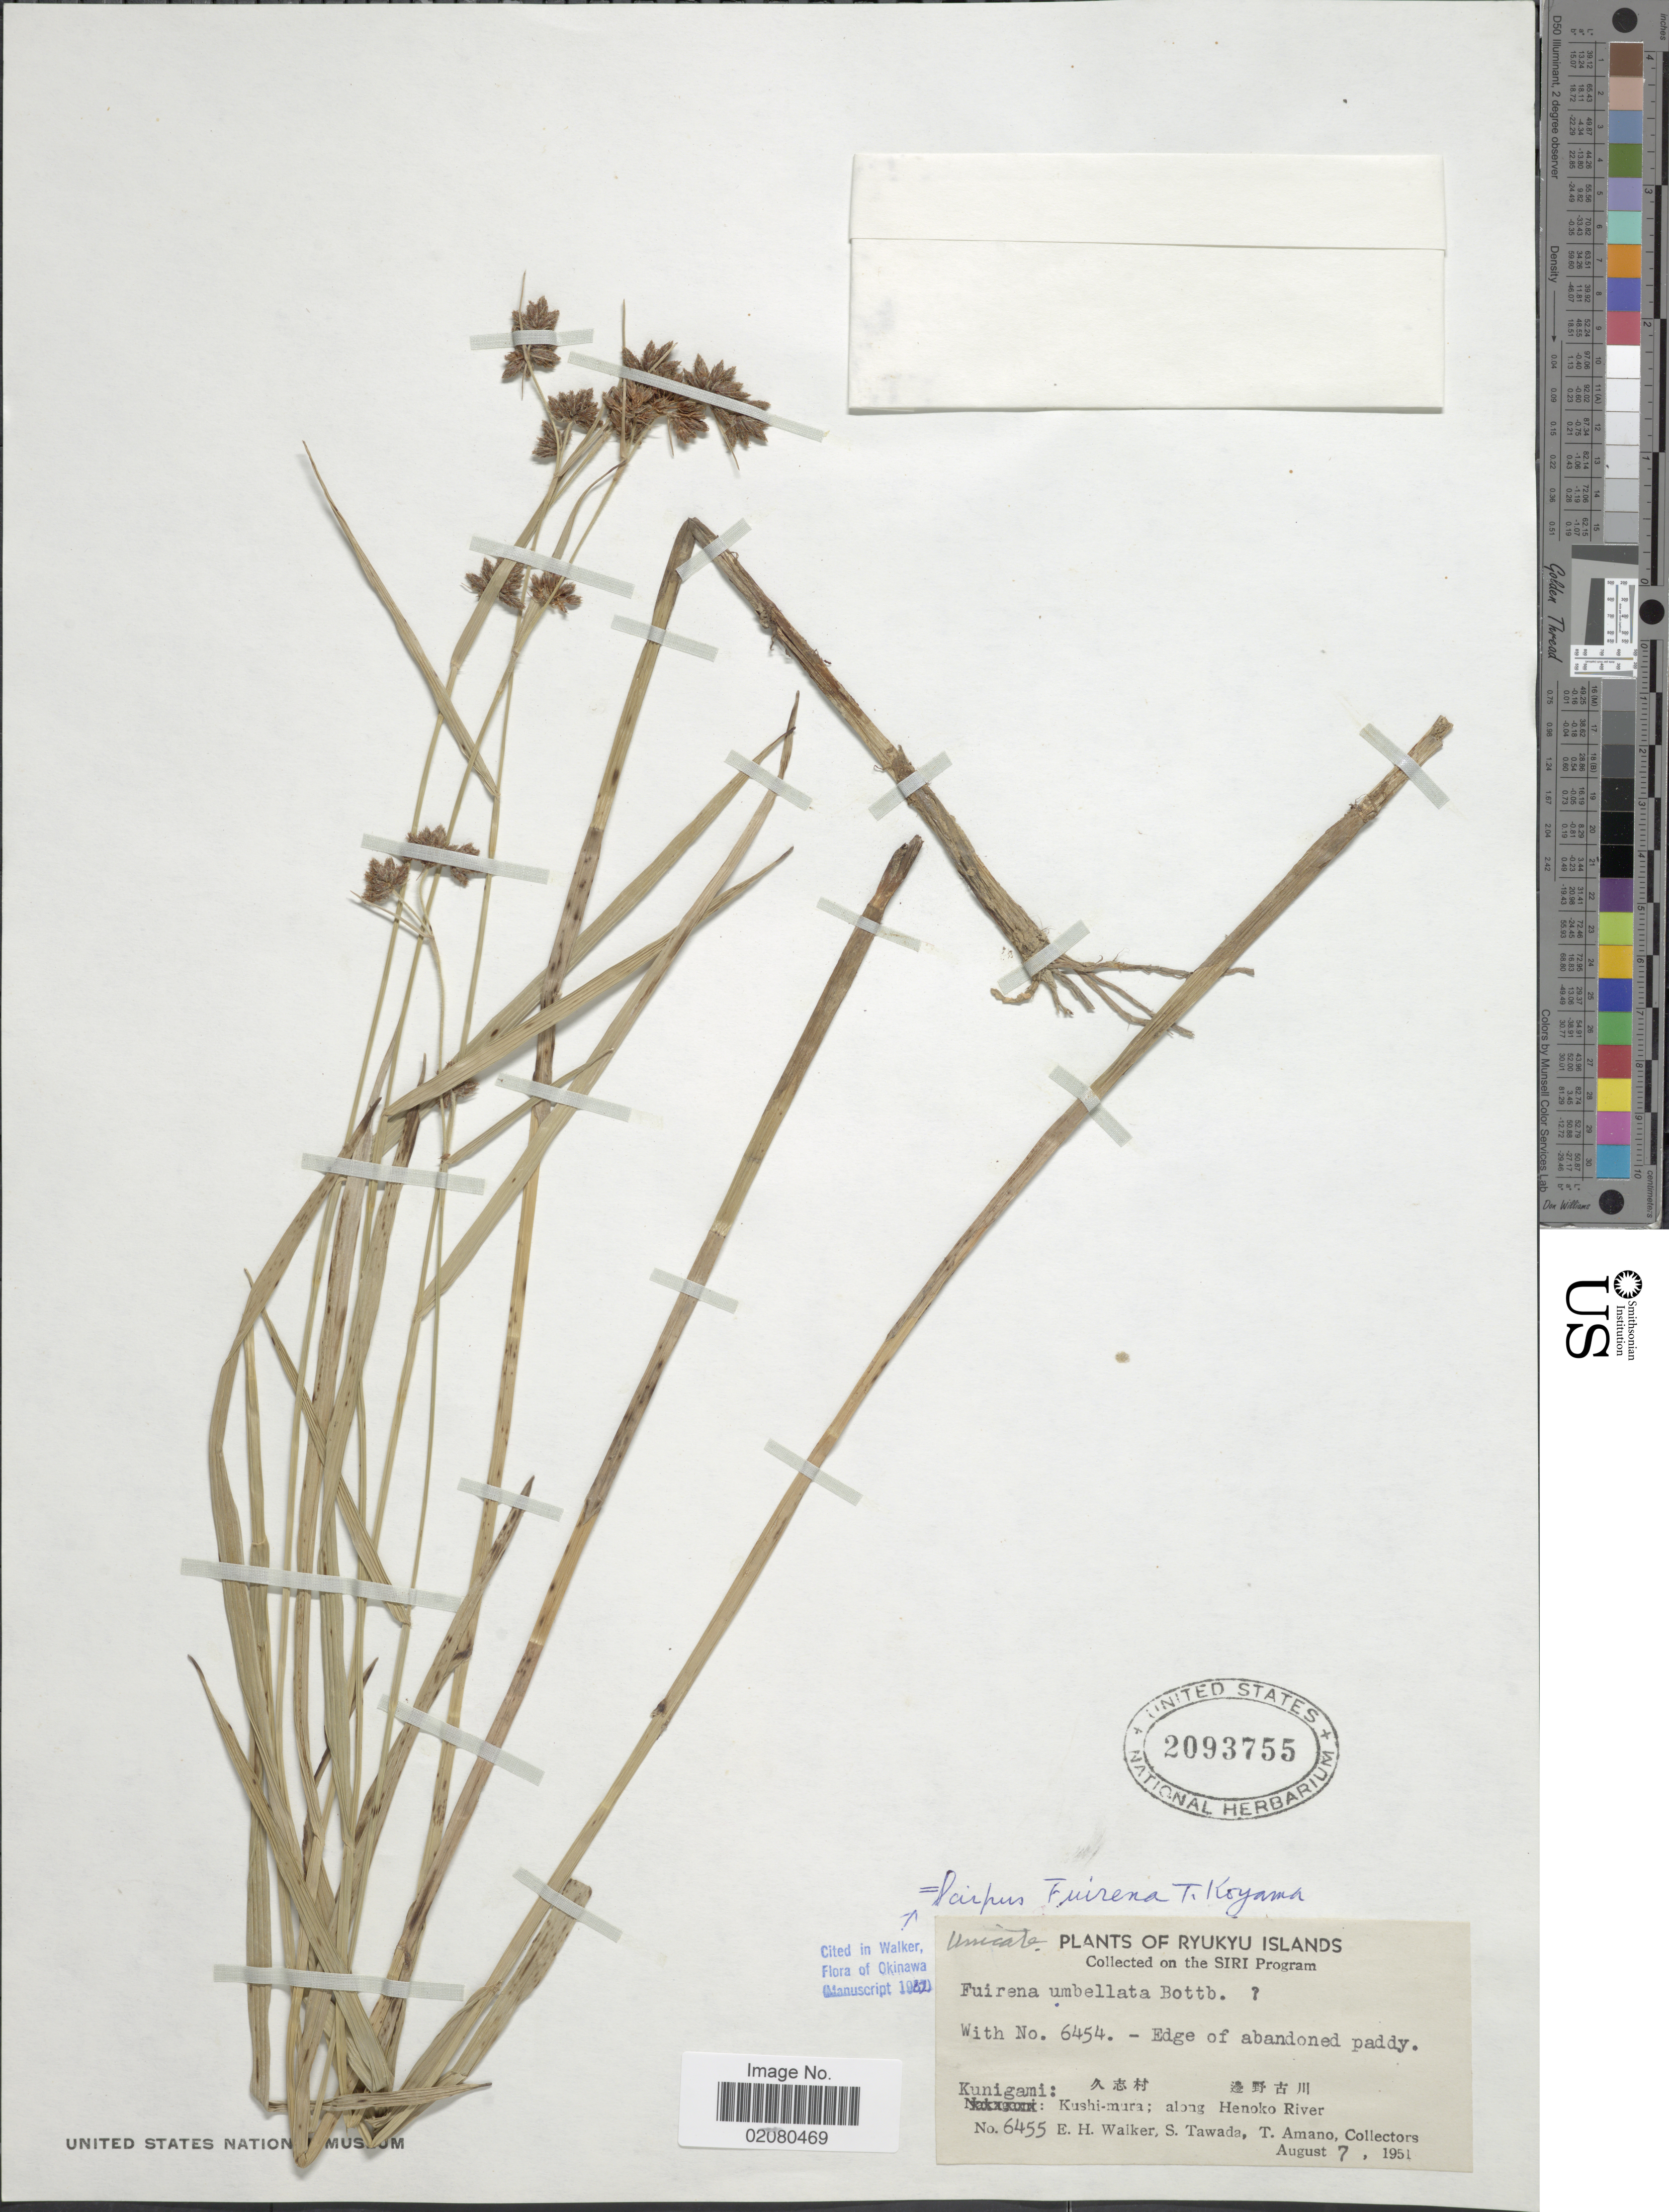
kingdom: Plantae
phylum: Tracheophyta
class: Liliopsida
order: Poales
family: Cyperaceae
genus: Fuirena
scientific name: Fuirena umbellata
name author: Rottb.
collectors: E. H. Walker, S. Tawada & T. Amano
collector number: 6455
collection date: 1951-08-07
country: Japan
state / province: Okinawa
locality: Ryukyu Islands, Kunigami: Kushi-mura; along Henoko River.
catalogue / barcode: US 2093755